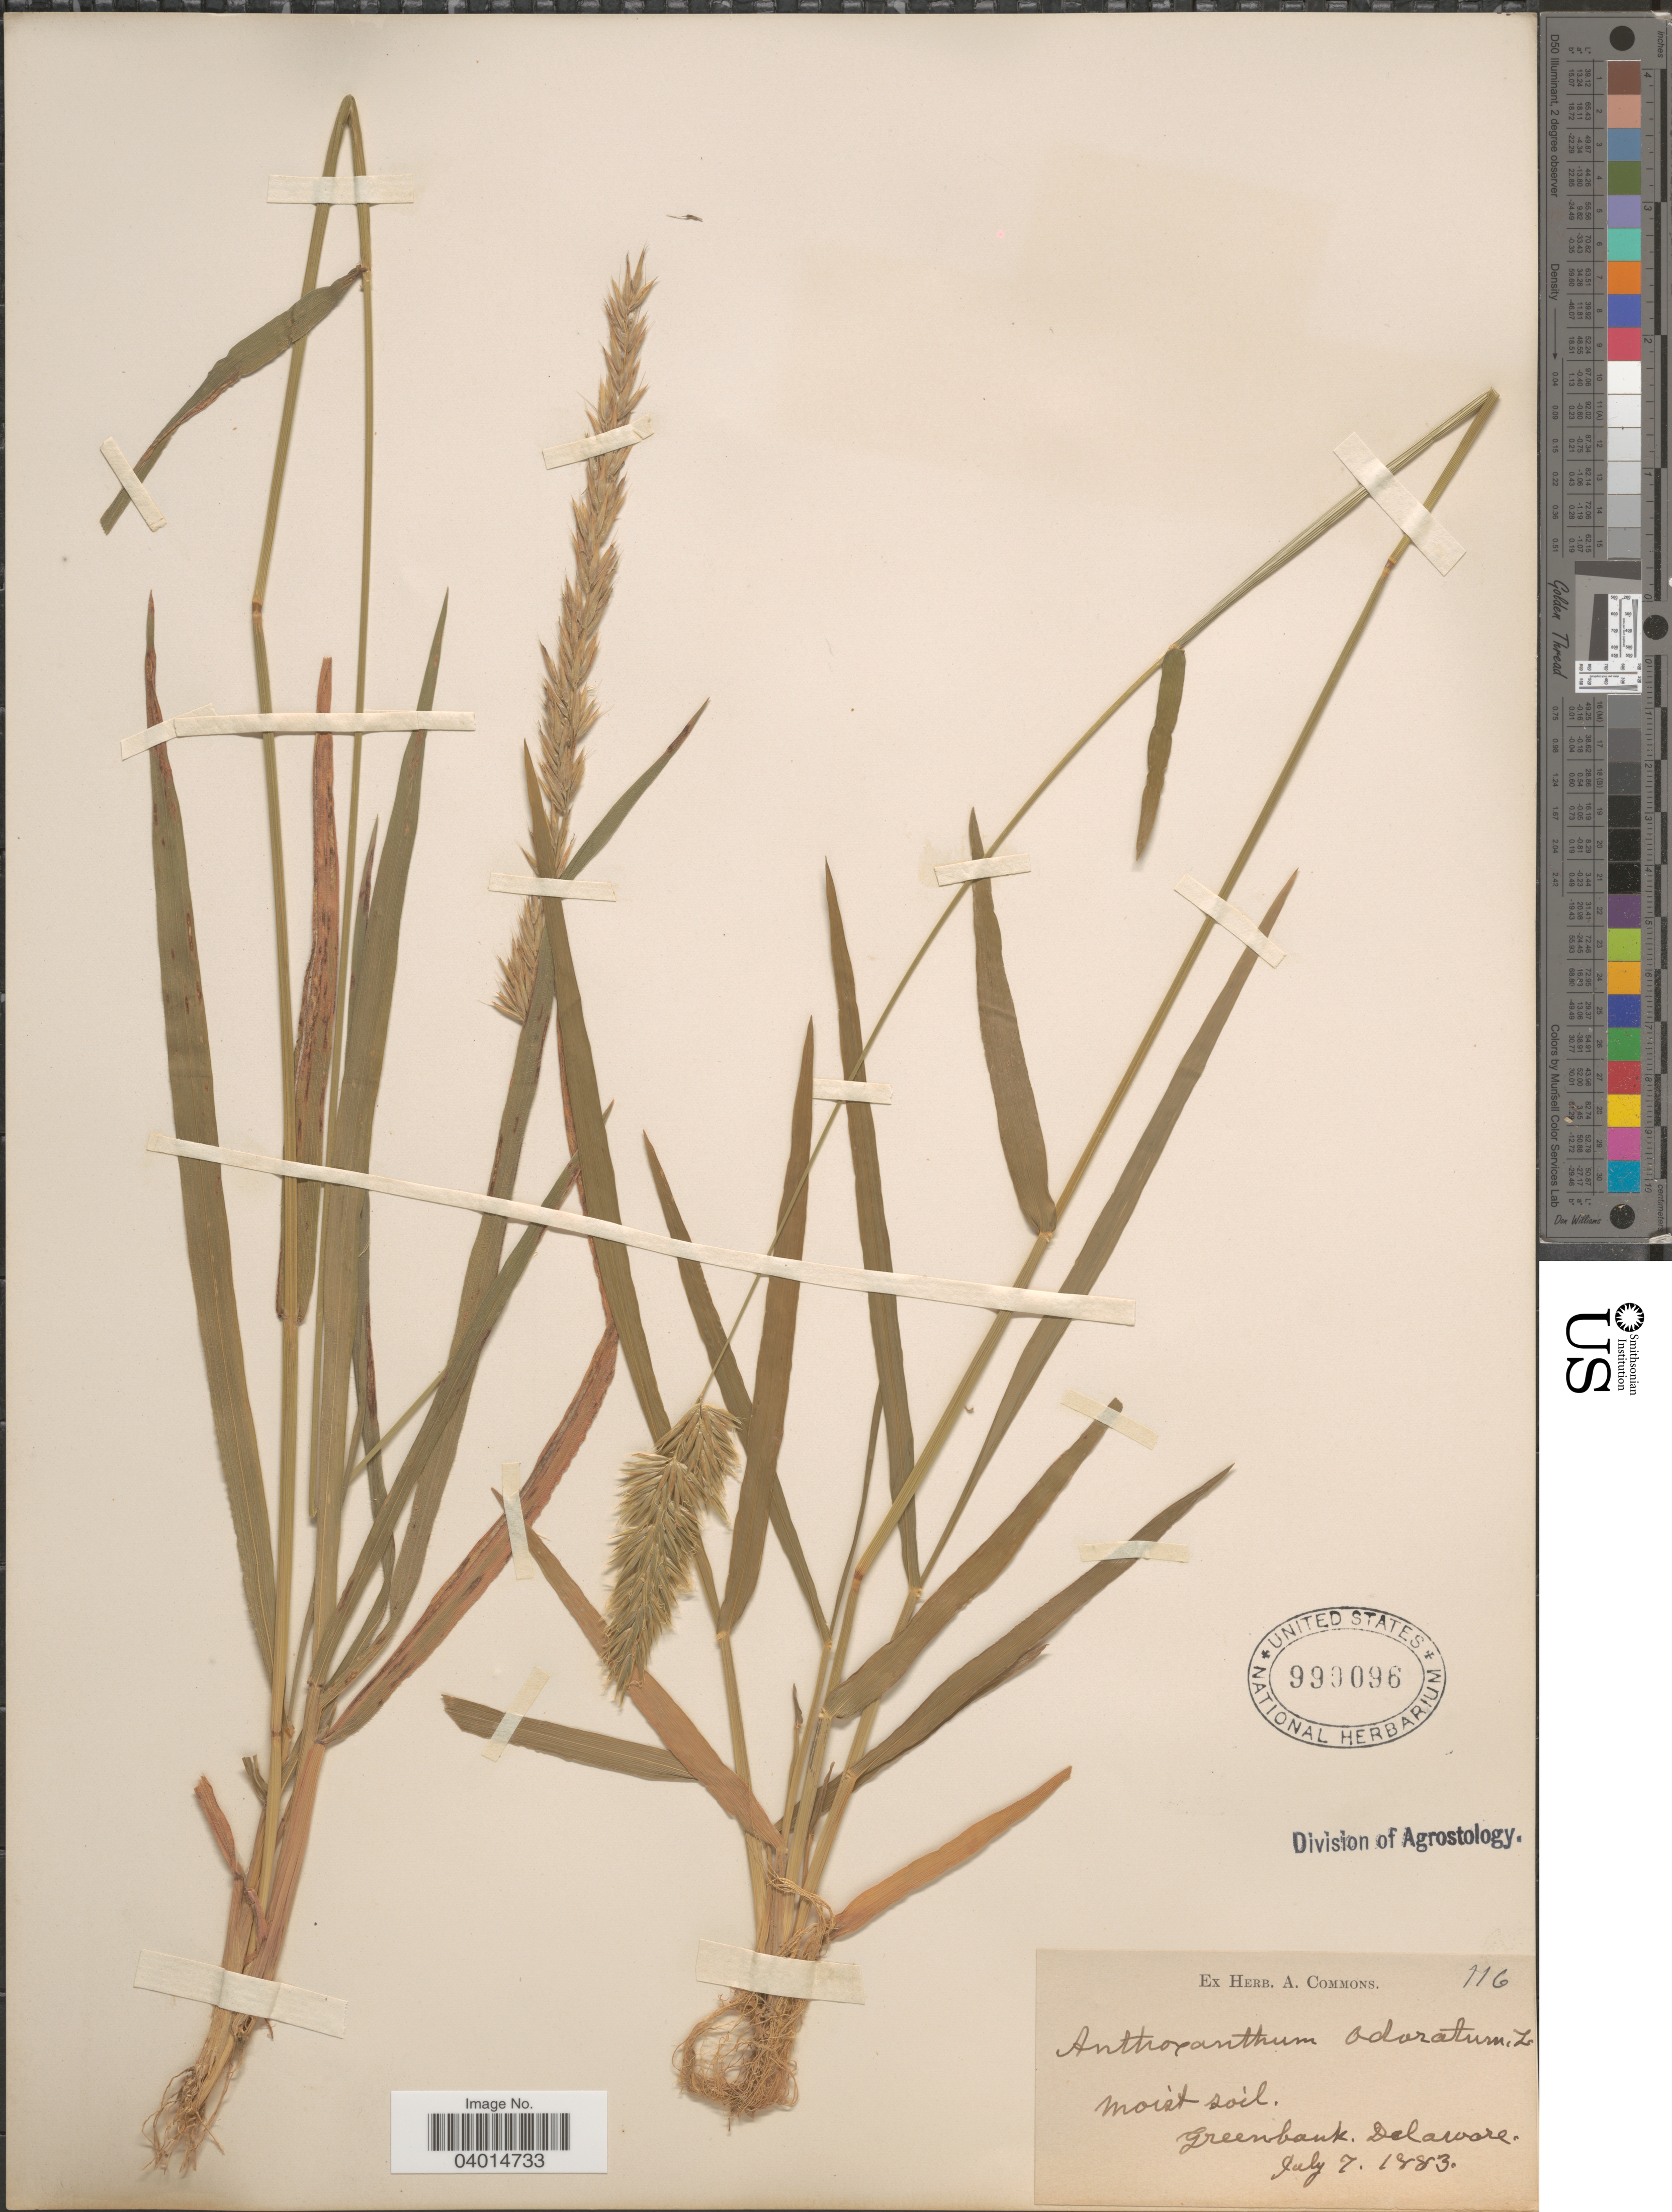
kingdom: Plantae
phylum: Tracheophyta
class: Liliopsida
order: Poales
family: Poaceae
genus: Anthoxanthum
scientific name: Anthoxanthum odoratum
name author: L.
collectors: ex herb. A. Commons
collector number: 116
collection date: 1883-07-07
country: United States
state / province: Delaware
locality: Greenbank.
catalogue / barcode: US 990096